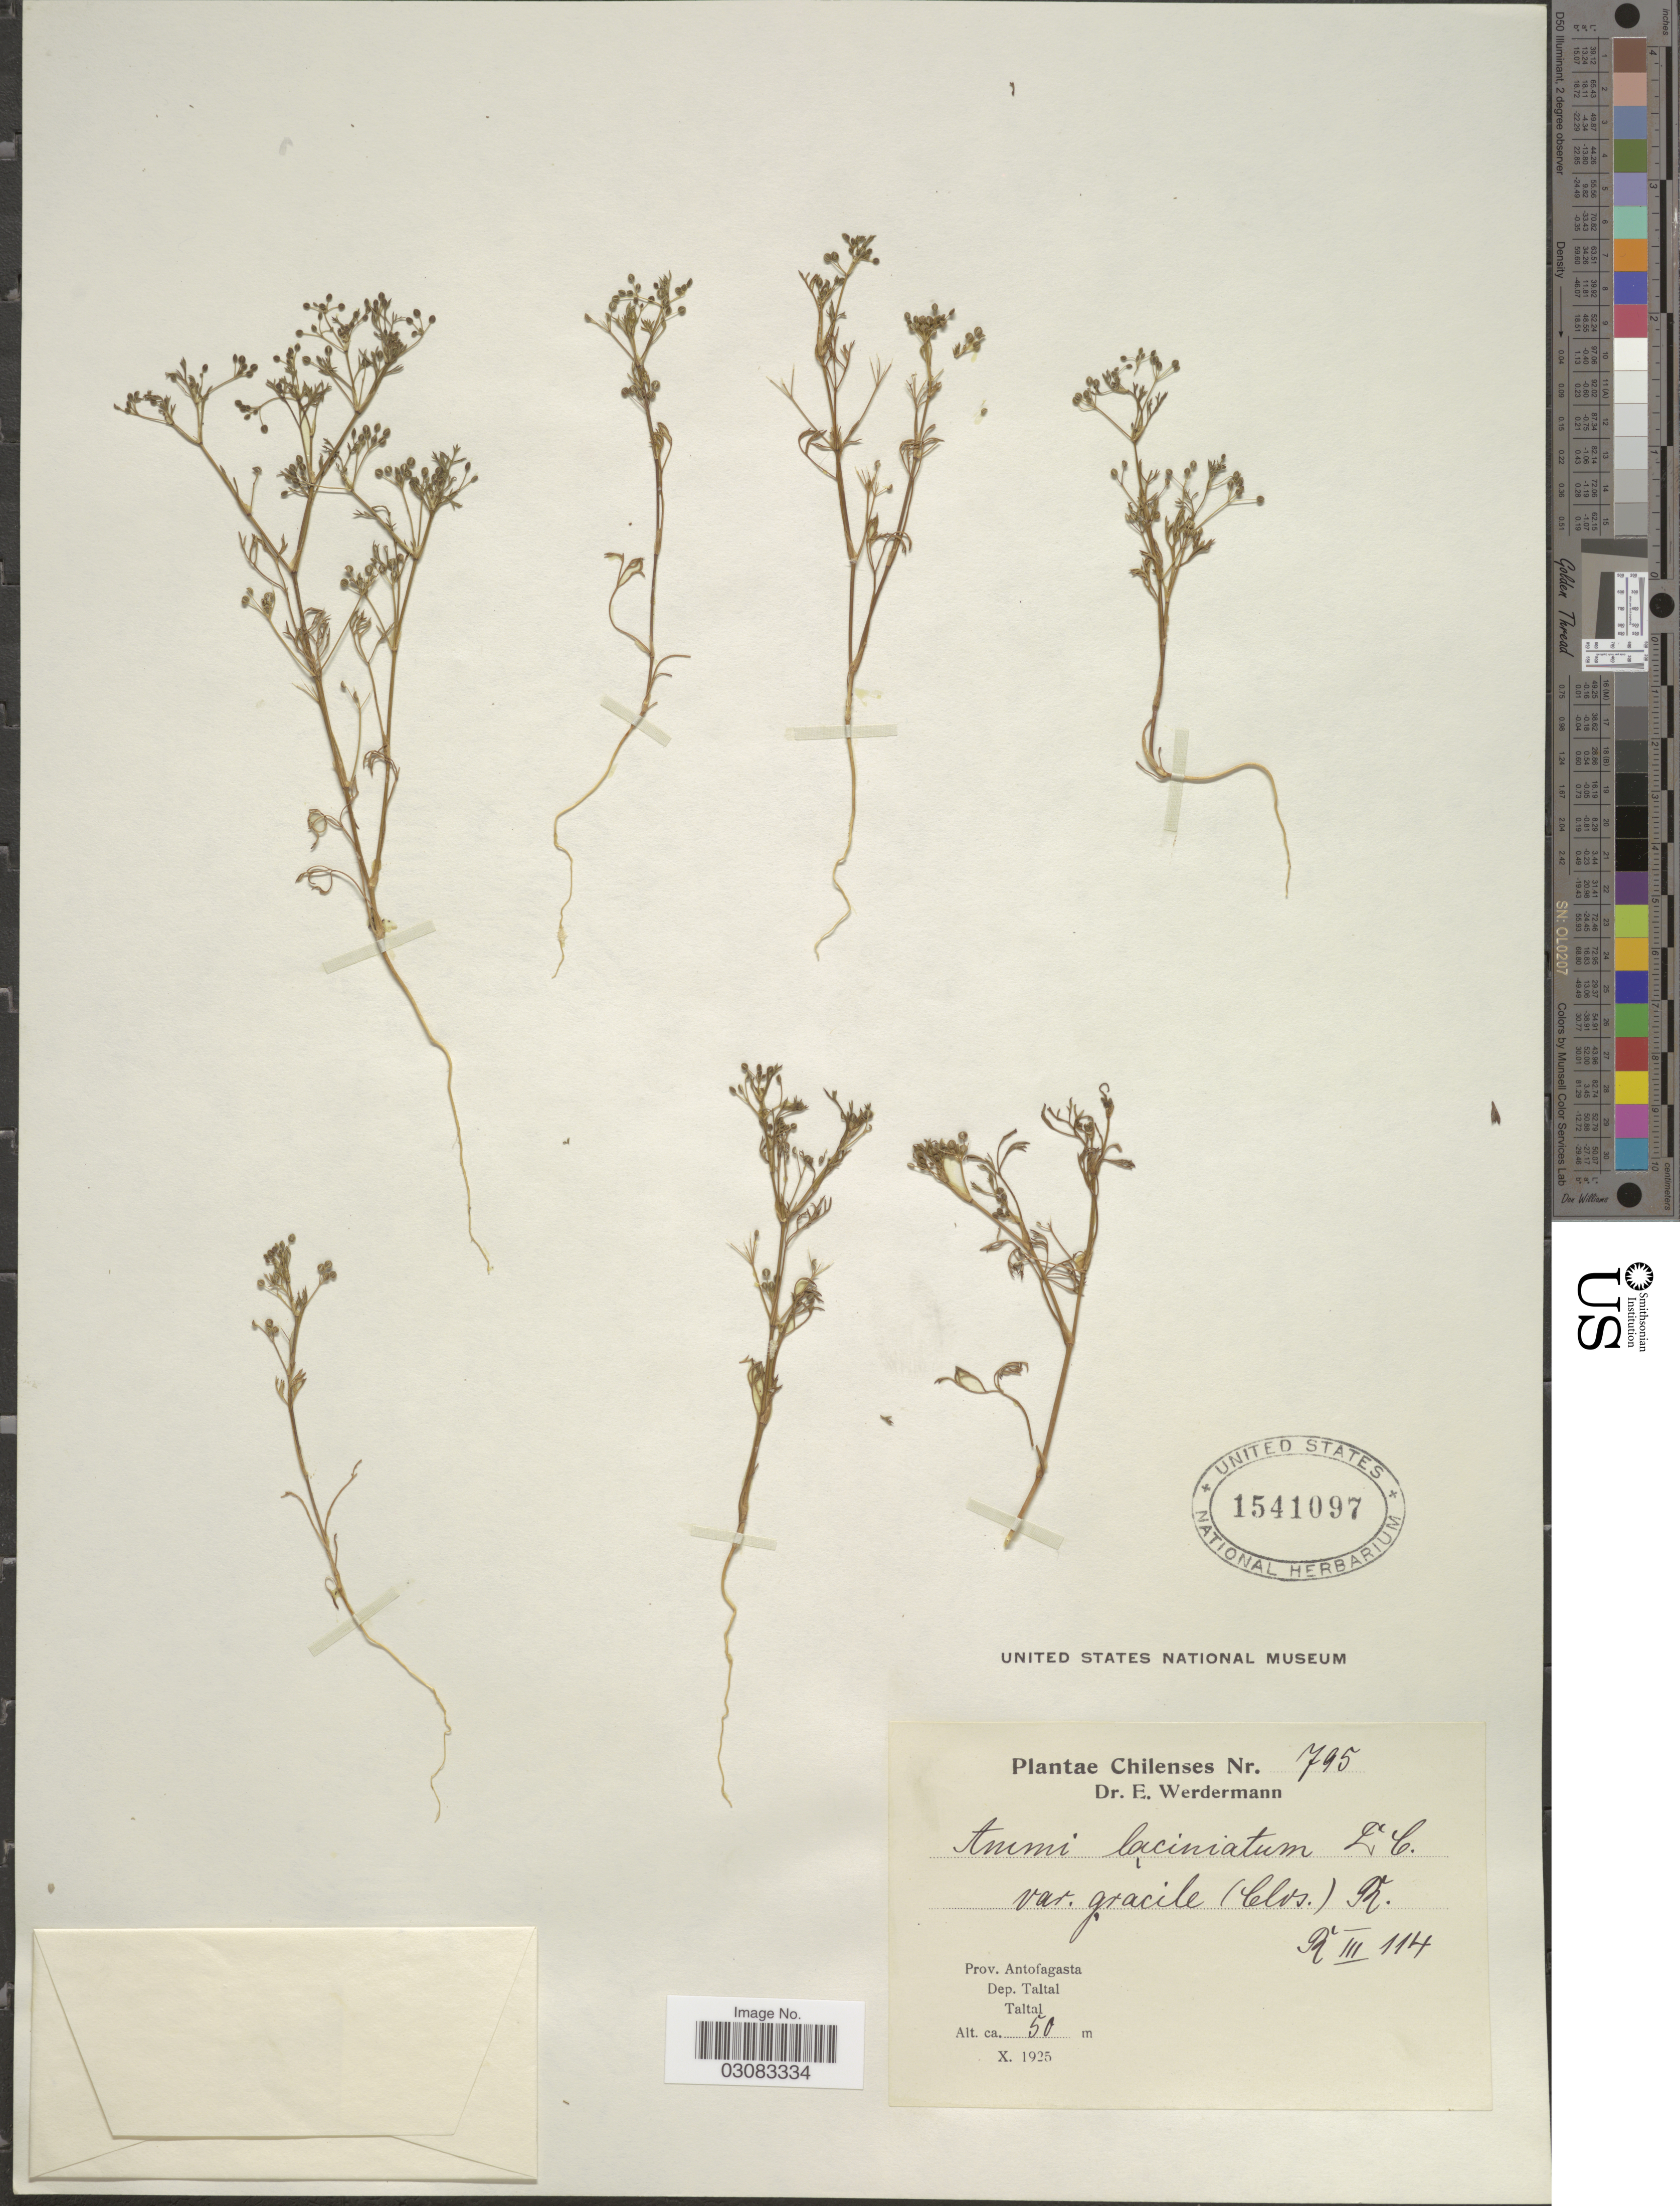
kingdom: Plantae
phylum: Tracheophyta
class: Magnoliopsida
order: Apiales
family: Apiaceae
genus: Cyclospermum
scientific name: Cyclospermum laciniatum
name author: (DC.) Constance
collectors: E. Werdermann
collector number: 795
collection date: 1925-10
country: Chile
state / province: Antofagasta (II)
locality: Dep. Taltal. Taltal.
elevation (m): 50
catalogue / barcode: US 1541097